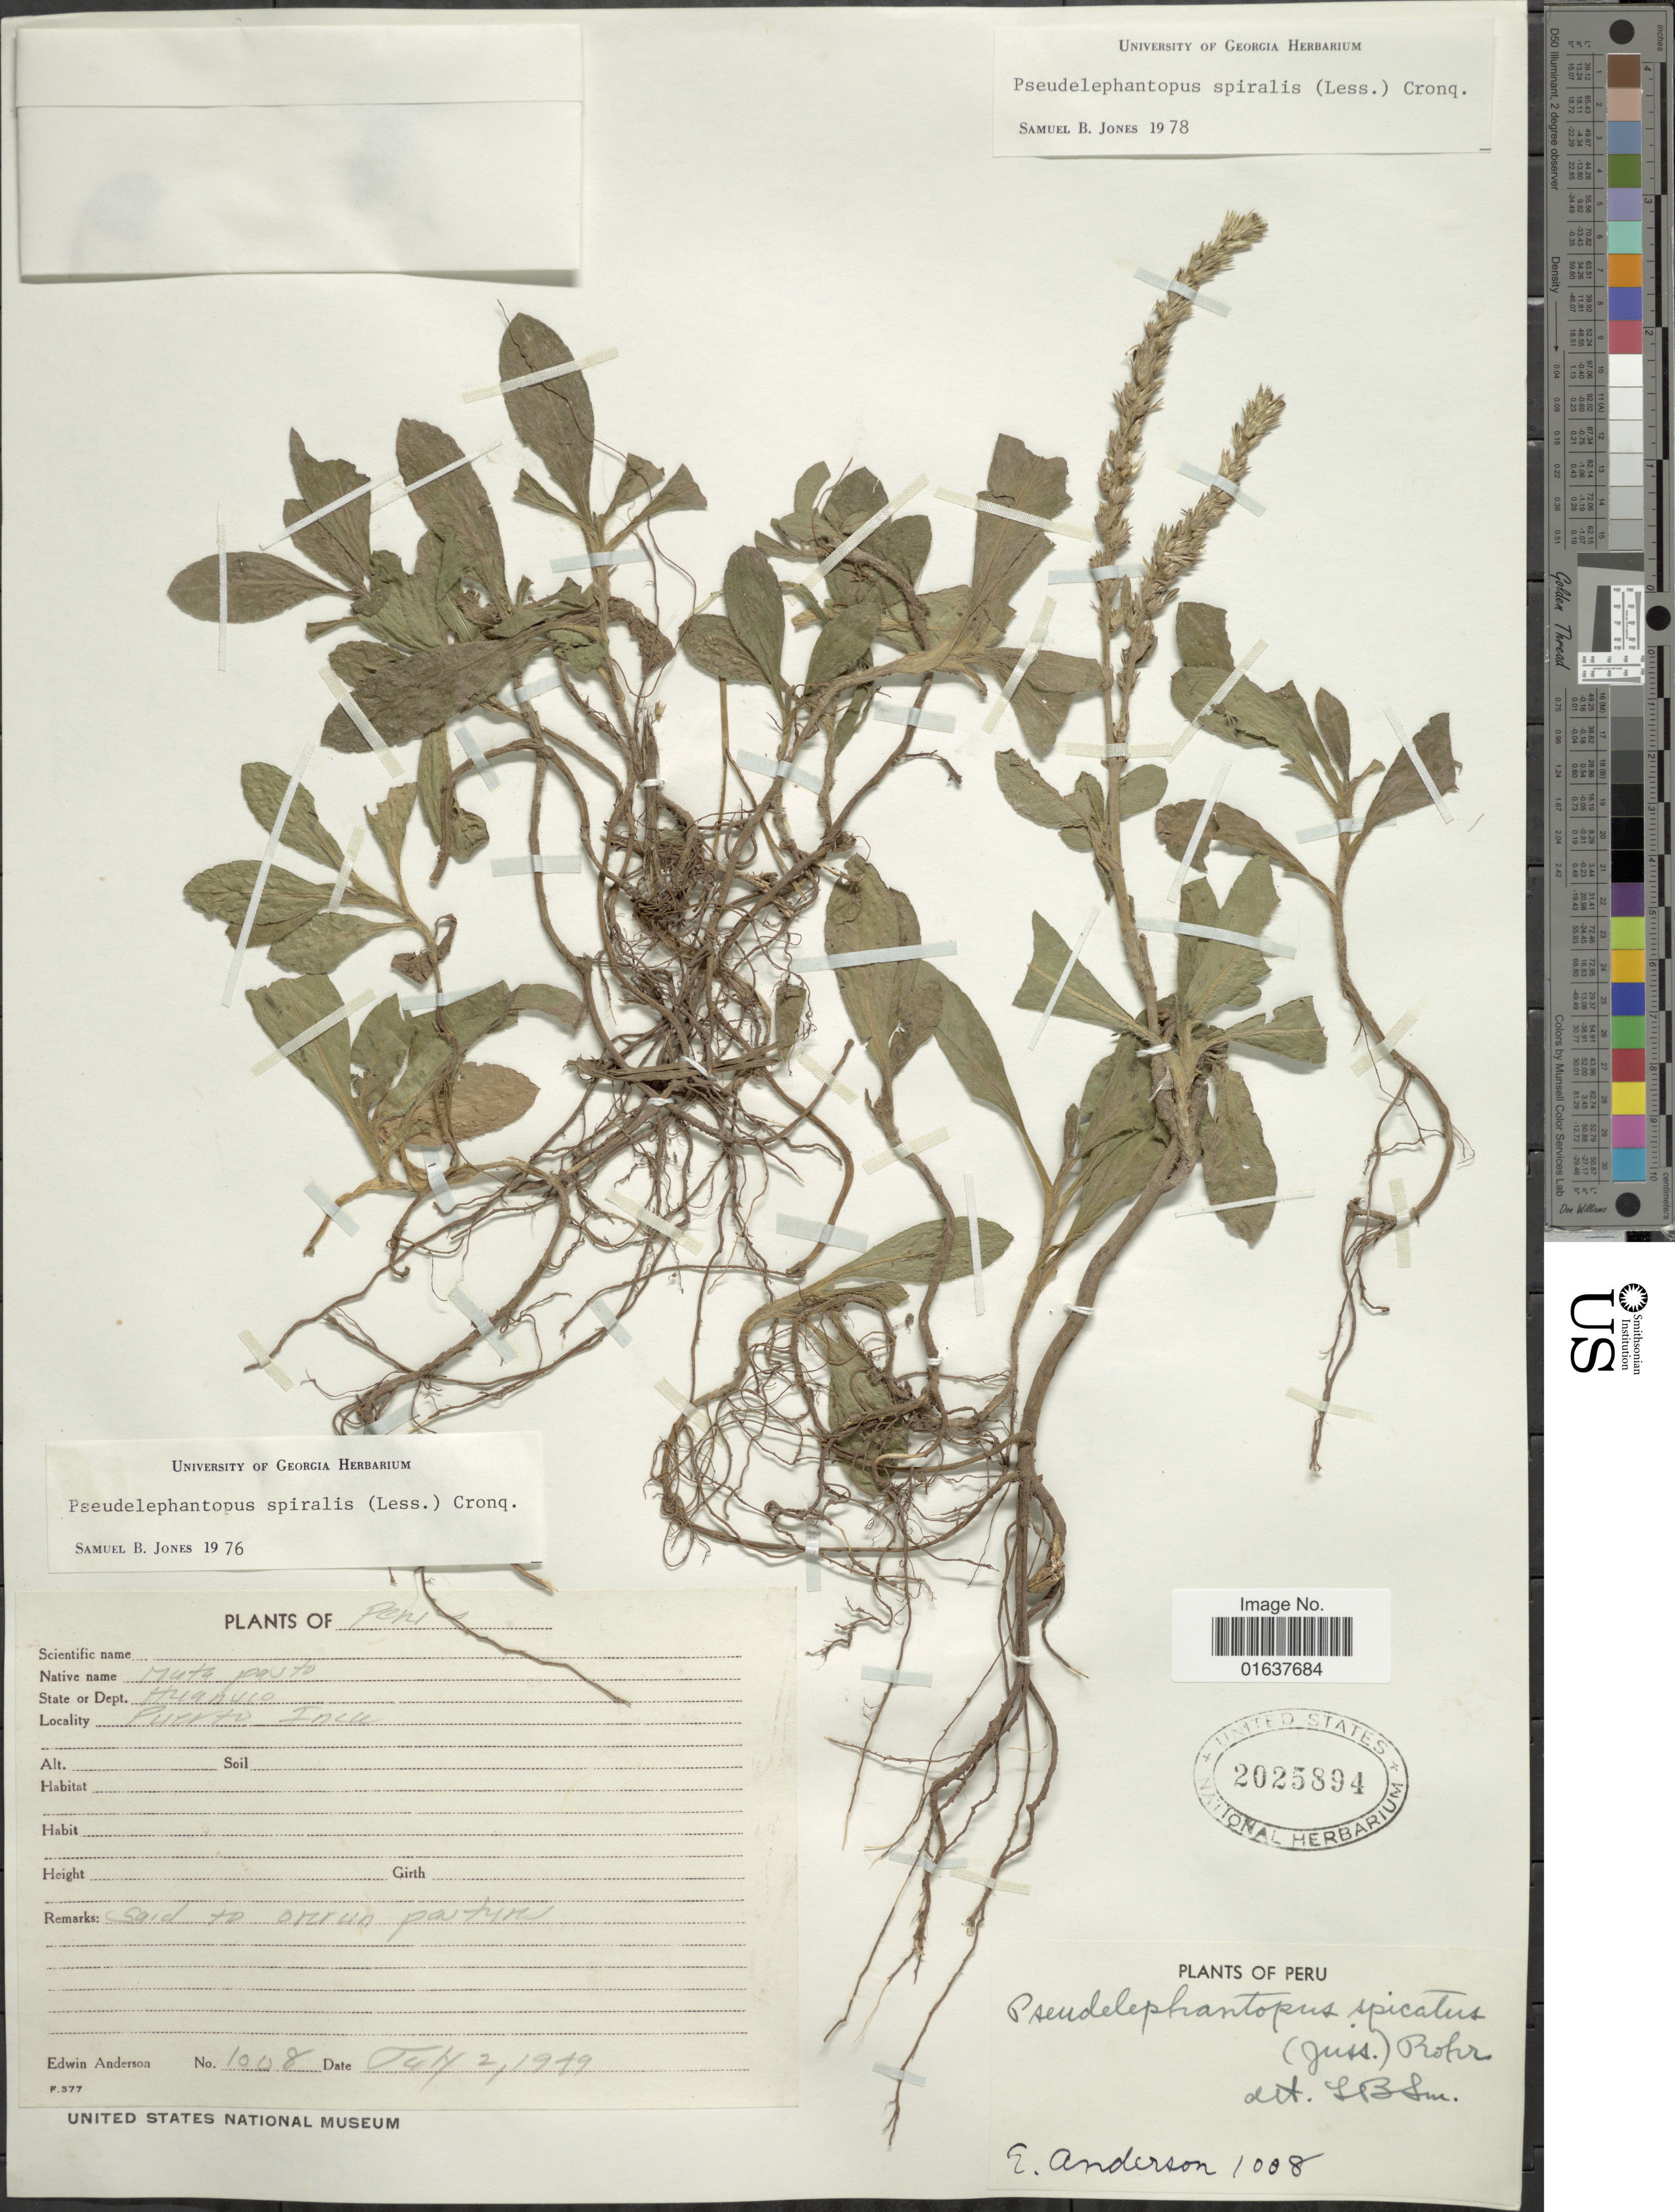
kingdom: Plantae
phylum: Tracheophyta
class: Magnoliopsida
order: Asterales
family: Asteraceae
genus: Pseudelephantopus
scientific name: Pseudelephantopus spiralis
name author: (Less.) Cronquist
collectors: E. Anderson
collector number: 1008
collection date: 1949-07-02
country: Peru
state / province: Huánuco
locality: Puerto Inca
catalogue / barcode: US 2025894